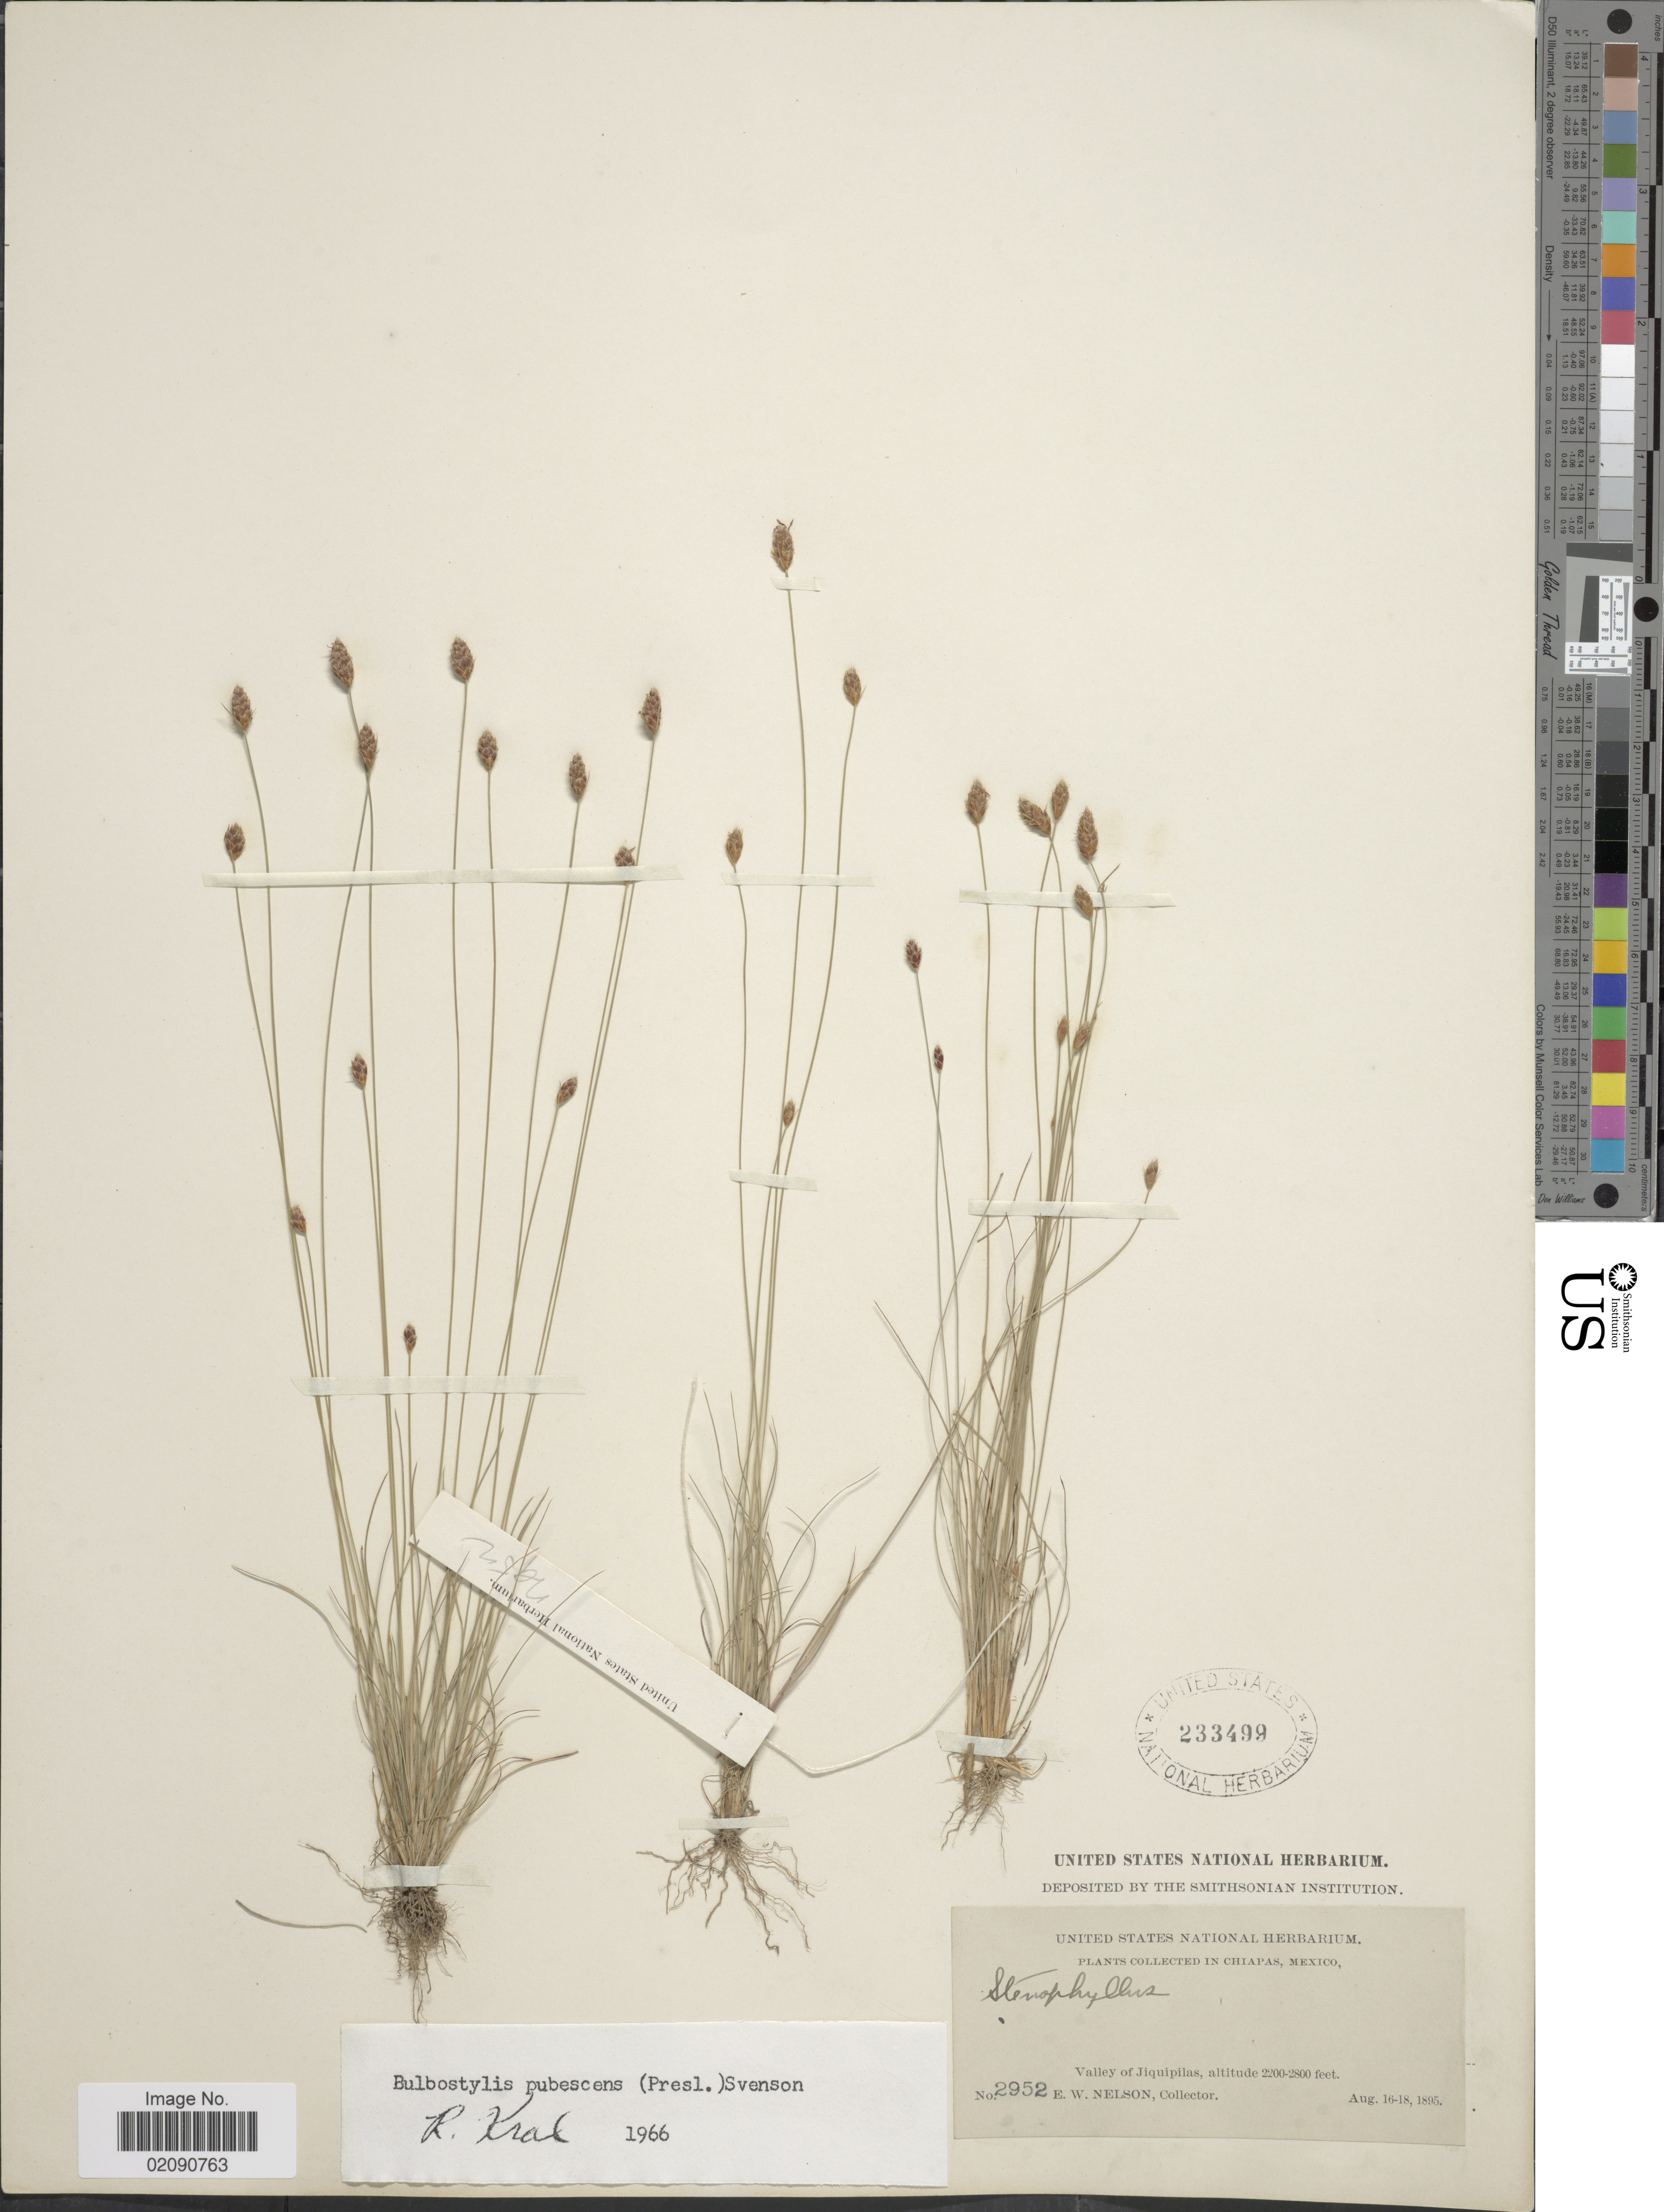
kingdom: Plantae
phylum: Tracheophyta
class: Liliopsida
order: Poales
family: Cyperaceae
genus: Bulbostylis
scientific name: Bulbostylis pubescens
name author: (J. Presl & C. Presl) Svenson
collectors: E. W. Nelson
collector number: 2952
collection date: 1895-08-16/1895-08-18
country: Mexico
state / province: Chiapas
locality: Valley of Jiquipilas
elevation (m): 671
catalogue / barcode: US 233499